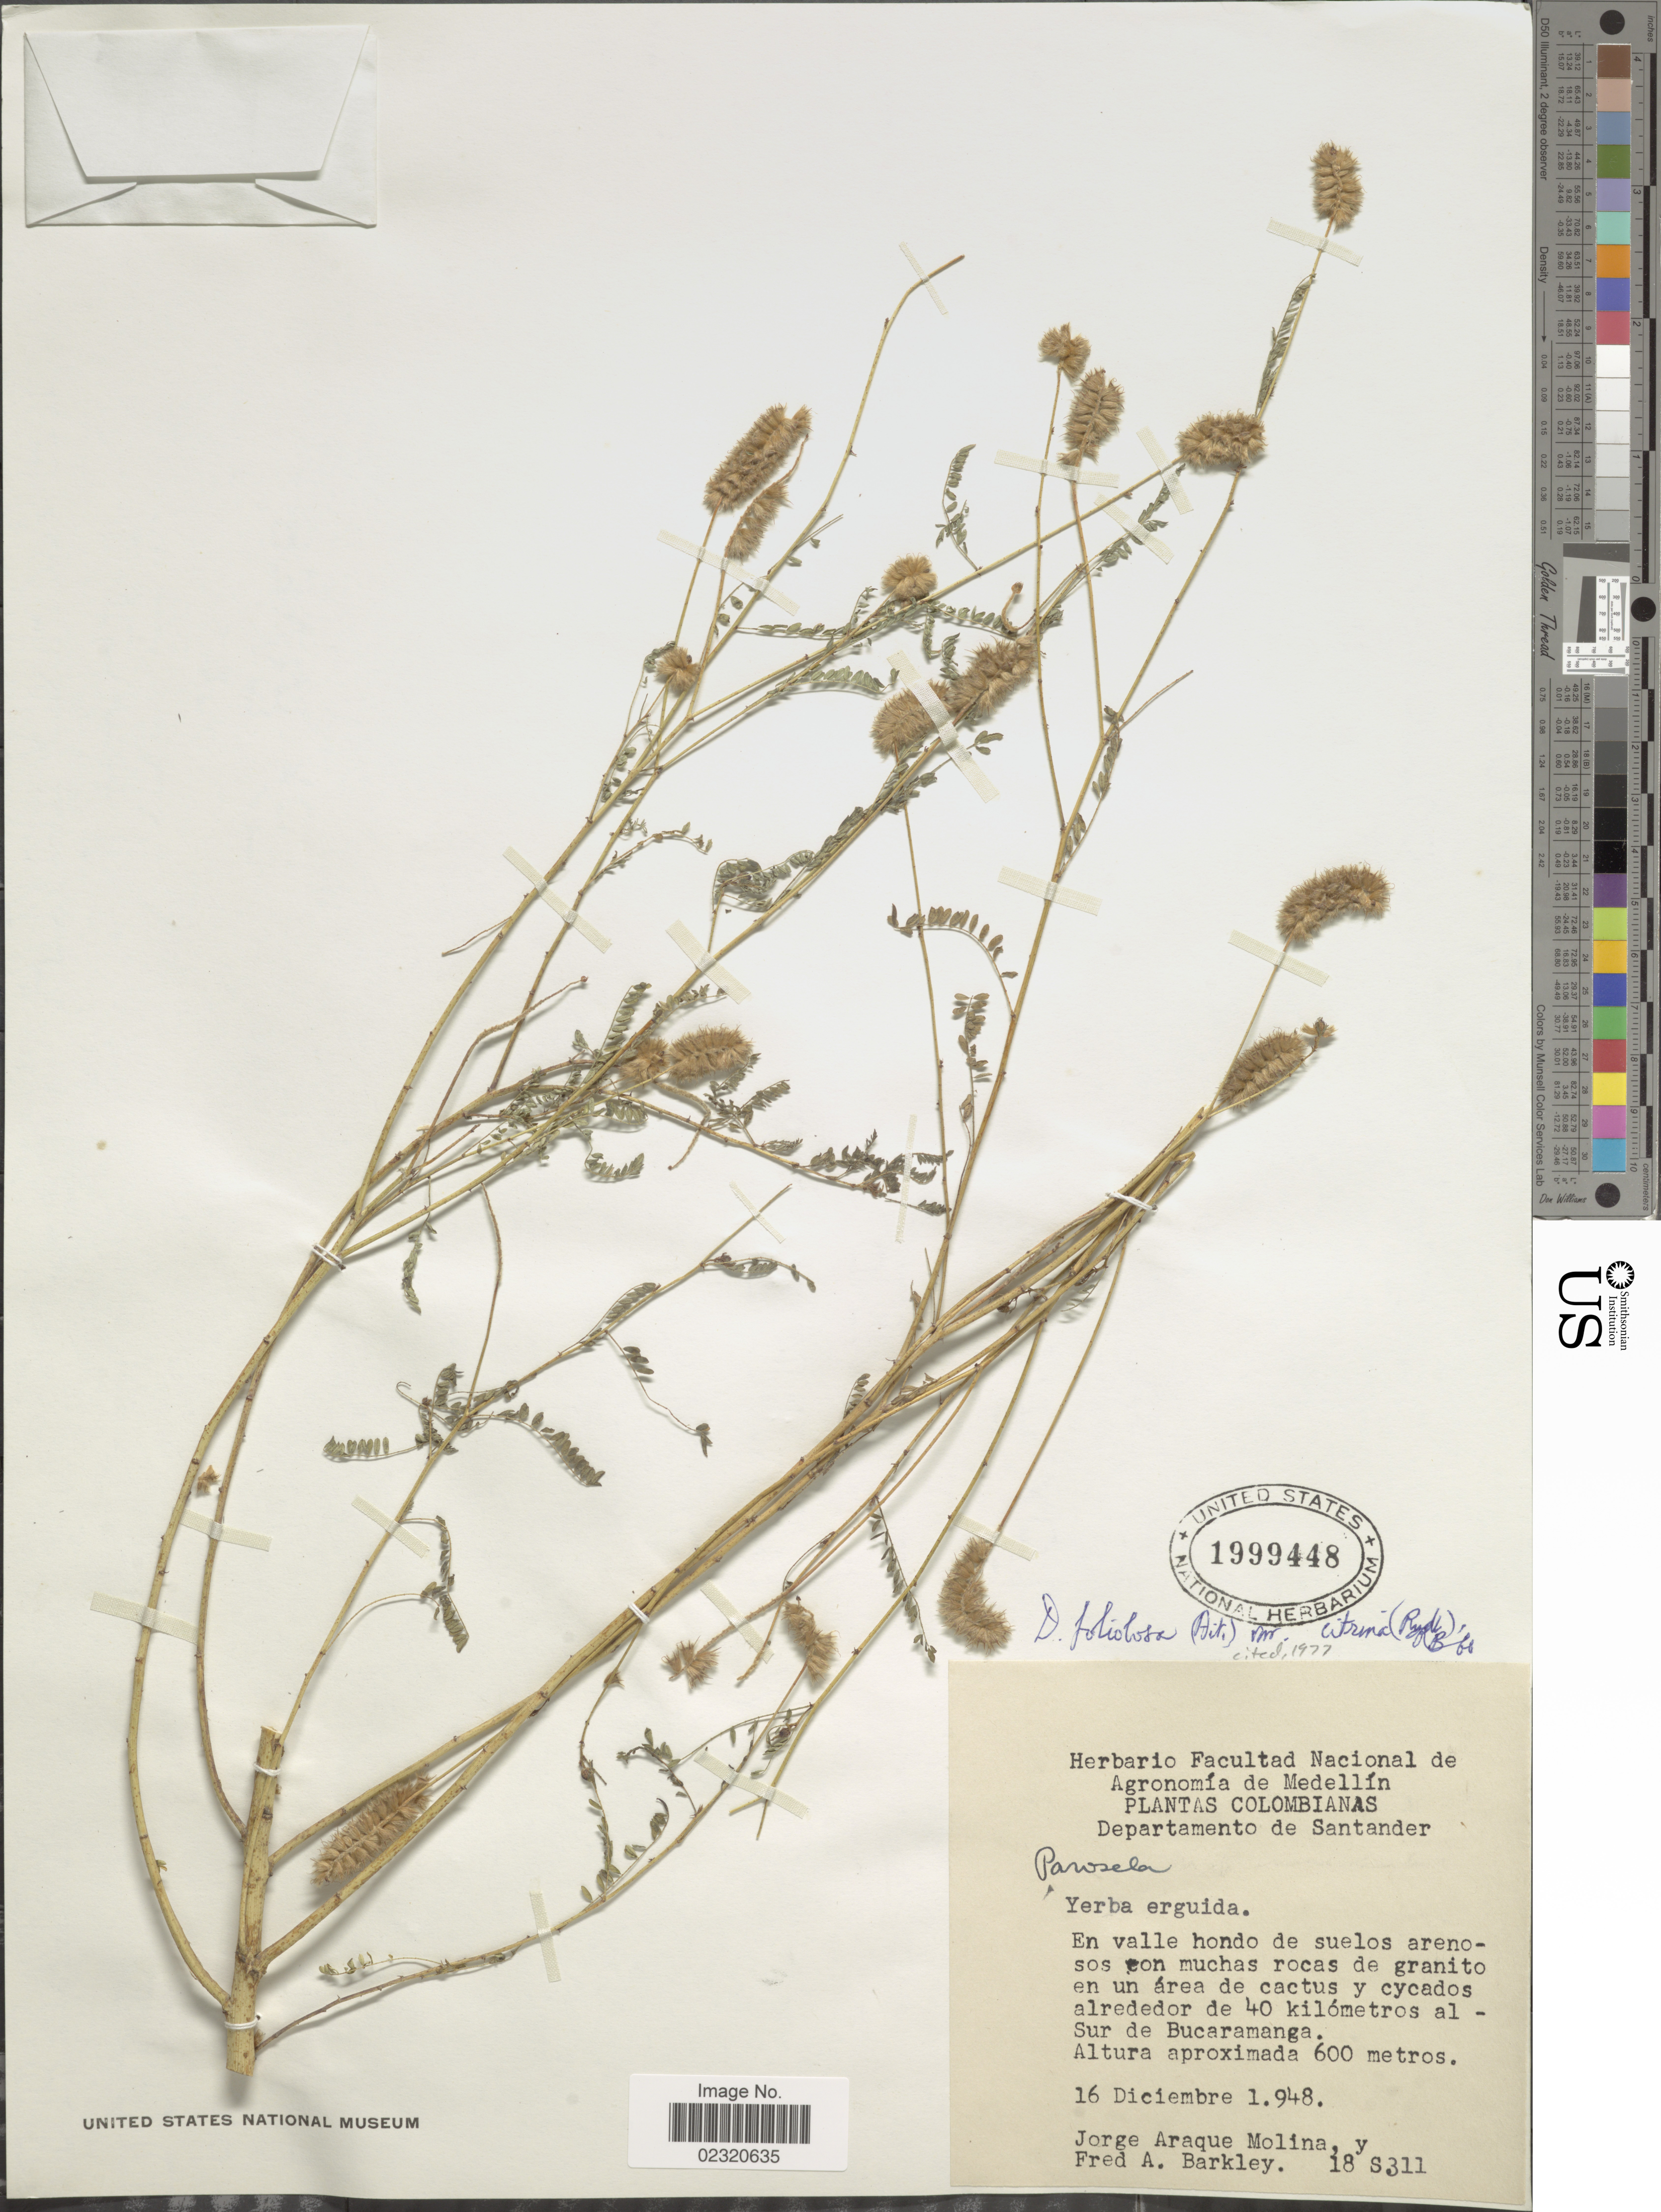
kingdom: Plantae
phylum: Tracheophyta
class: Magnoliopsida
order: Fabales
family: Fabaceae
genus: Dalea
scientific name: Dalea foliolosa var. citrina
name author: (Aiton) Barneby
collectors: J. A. Molina & F. A. Barkley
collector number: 18S311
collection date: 1948-12-16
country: Colombia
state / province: Santander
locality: En valle hondo de suelos arenosos con muchas rocas de granito en un area de cactus y cycados alrededeor de 40 kilometros al Sur de Bucaramanga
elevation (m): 600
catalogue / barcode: US 1999448